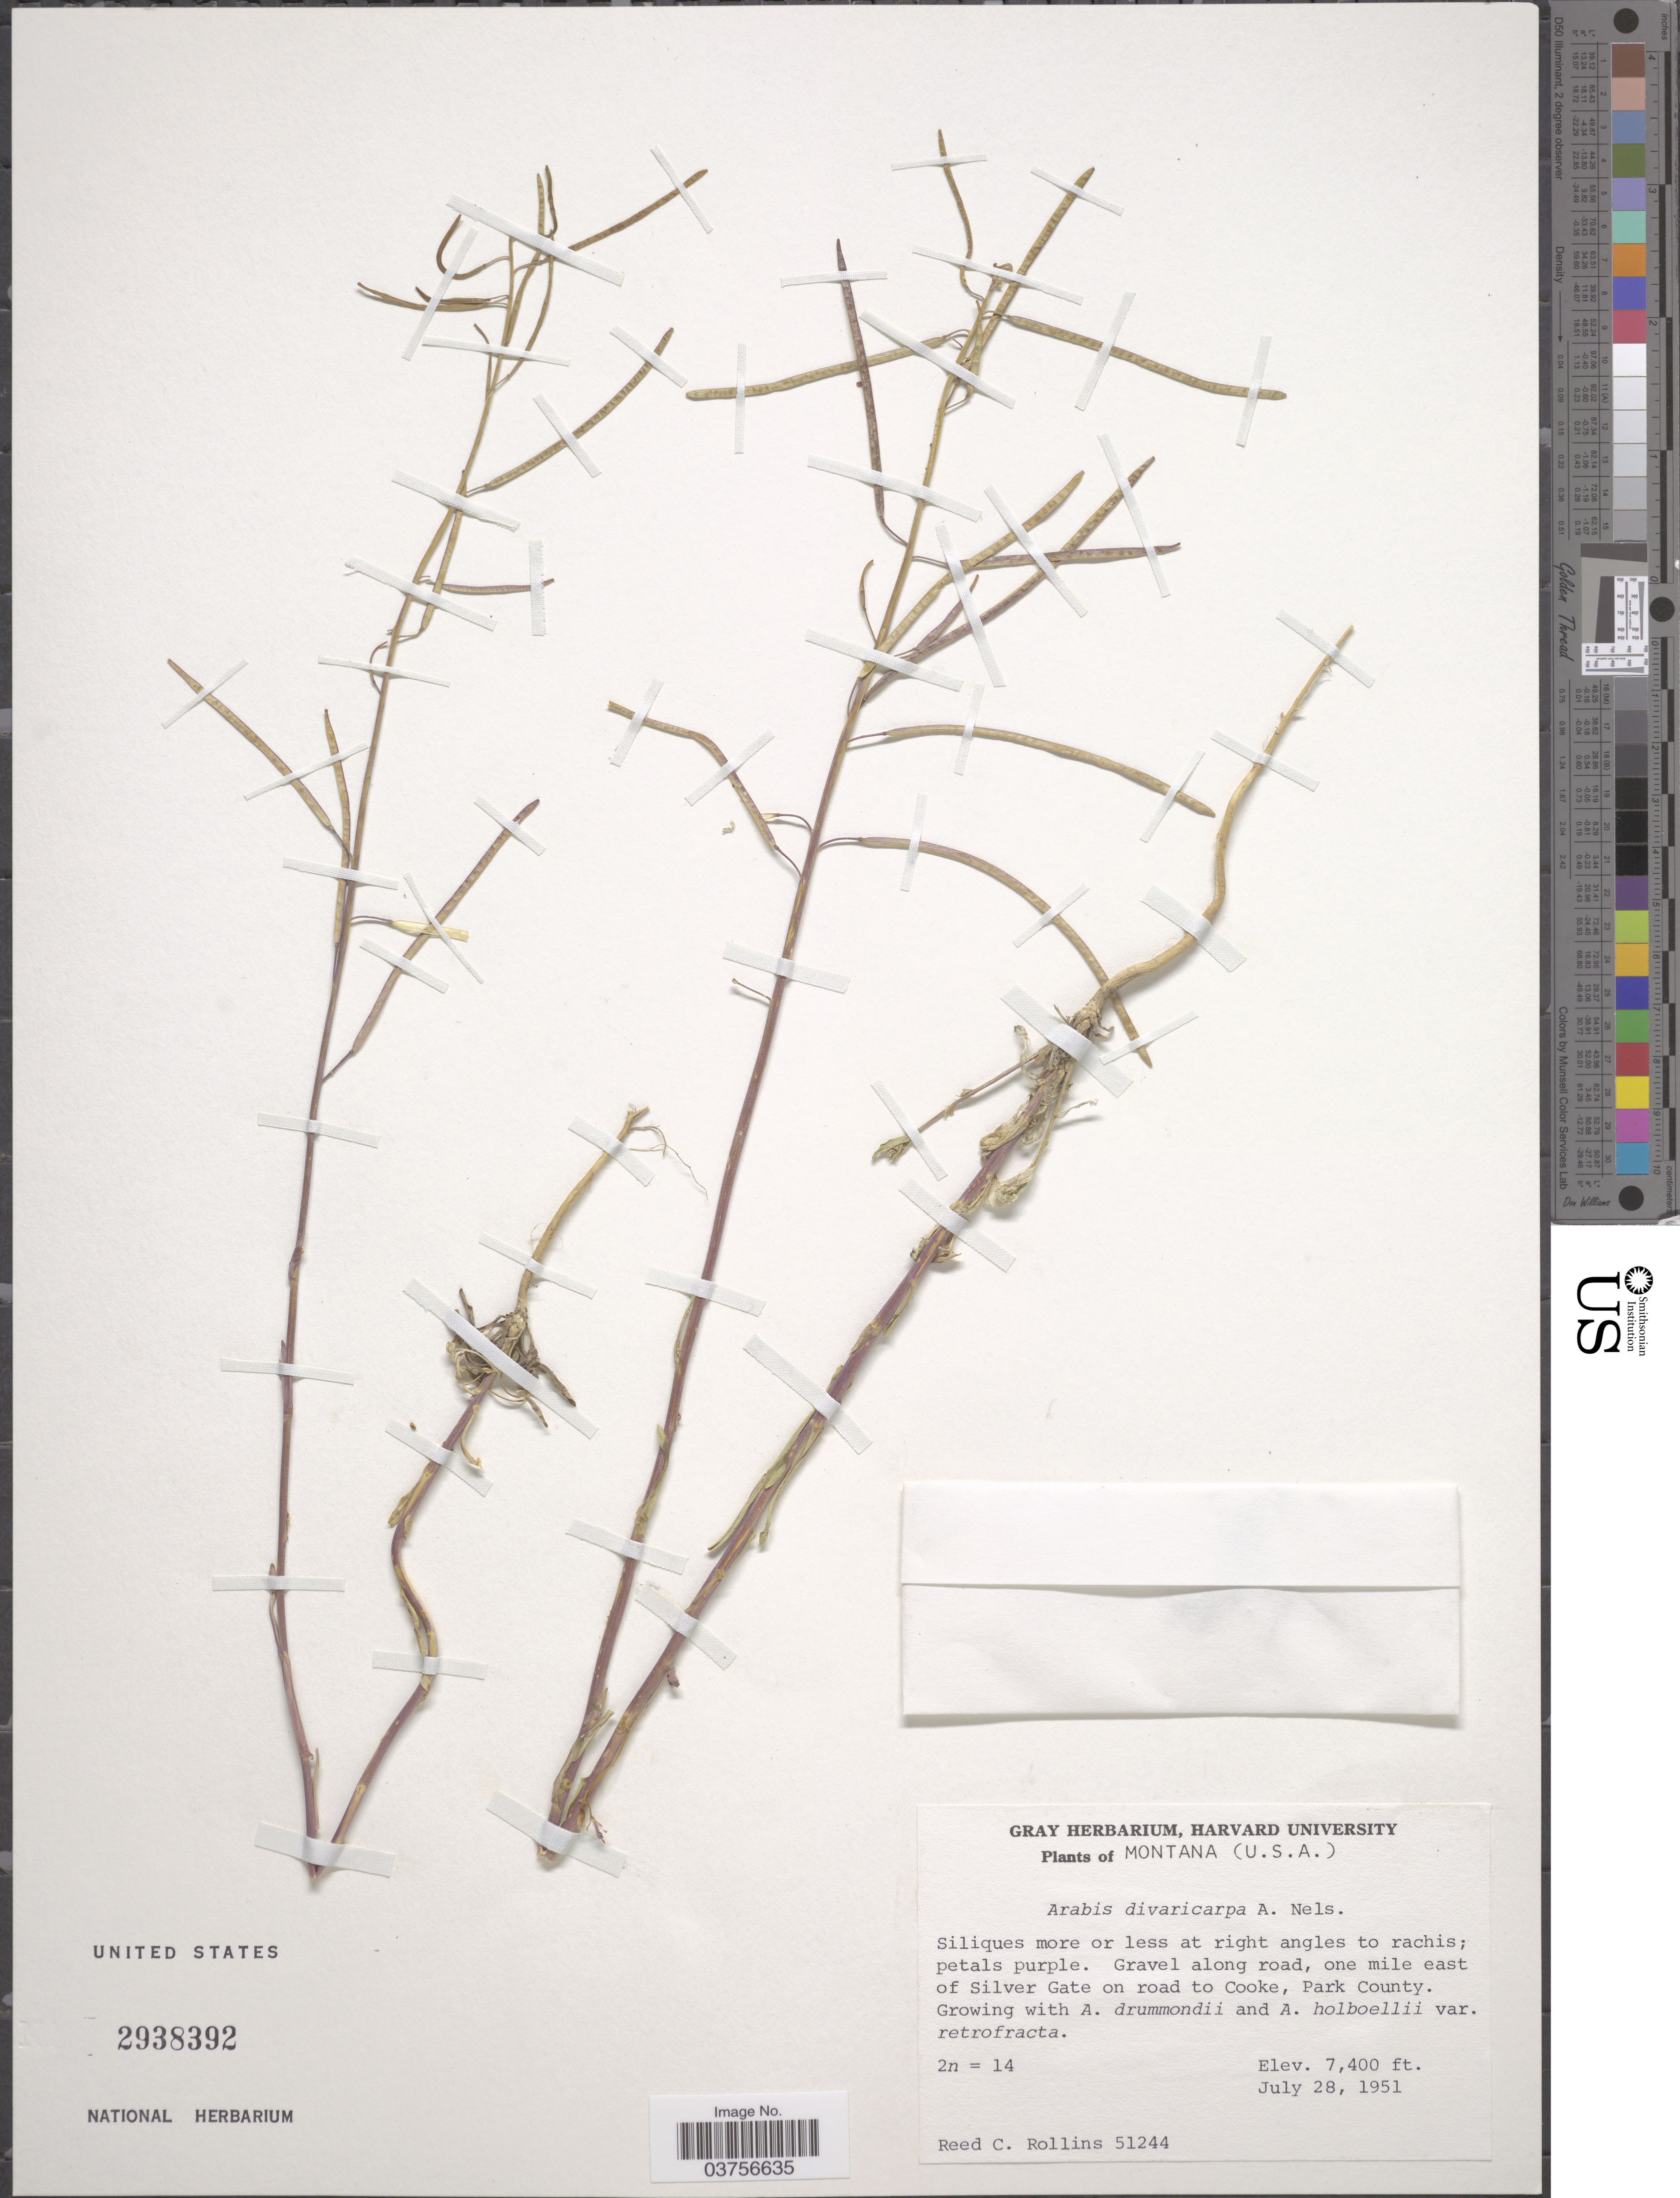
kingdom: Plantae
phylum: Tracheophyta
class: Magnoliopsida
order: Brassicales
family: Brassicaceae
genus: Arabis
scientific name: Arabis divaricarpa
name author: A. Nelson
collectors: R. C. Rollins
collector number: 51244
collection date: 1951-07-28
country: United States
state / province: Montana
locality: Gravel along road, one mile east of Silver Gate on road to Cooke, Park County.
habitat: gravel along road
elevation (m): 2256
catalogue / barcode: US 2938392